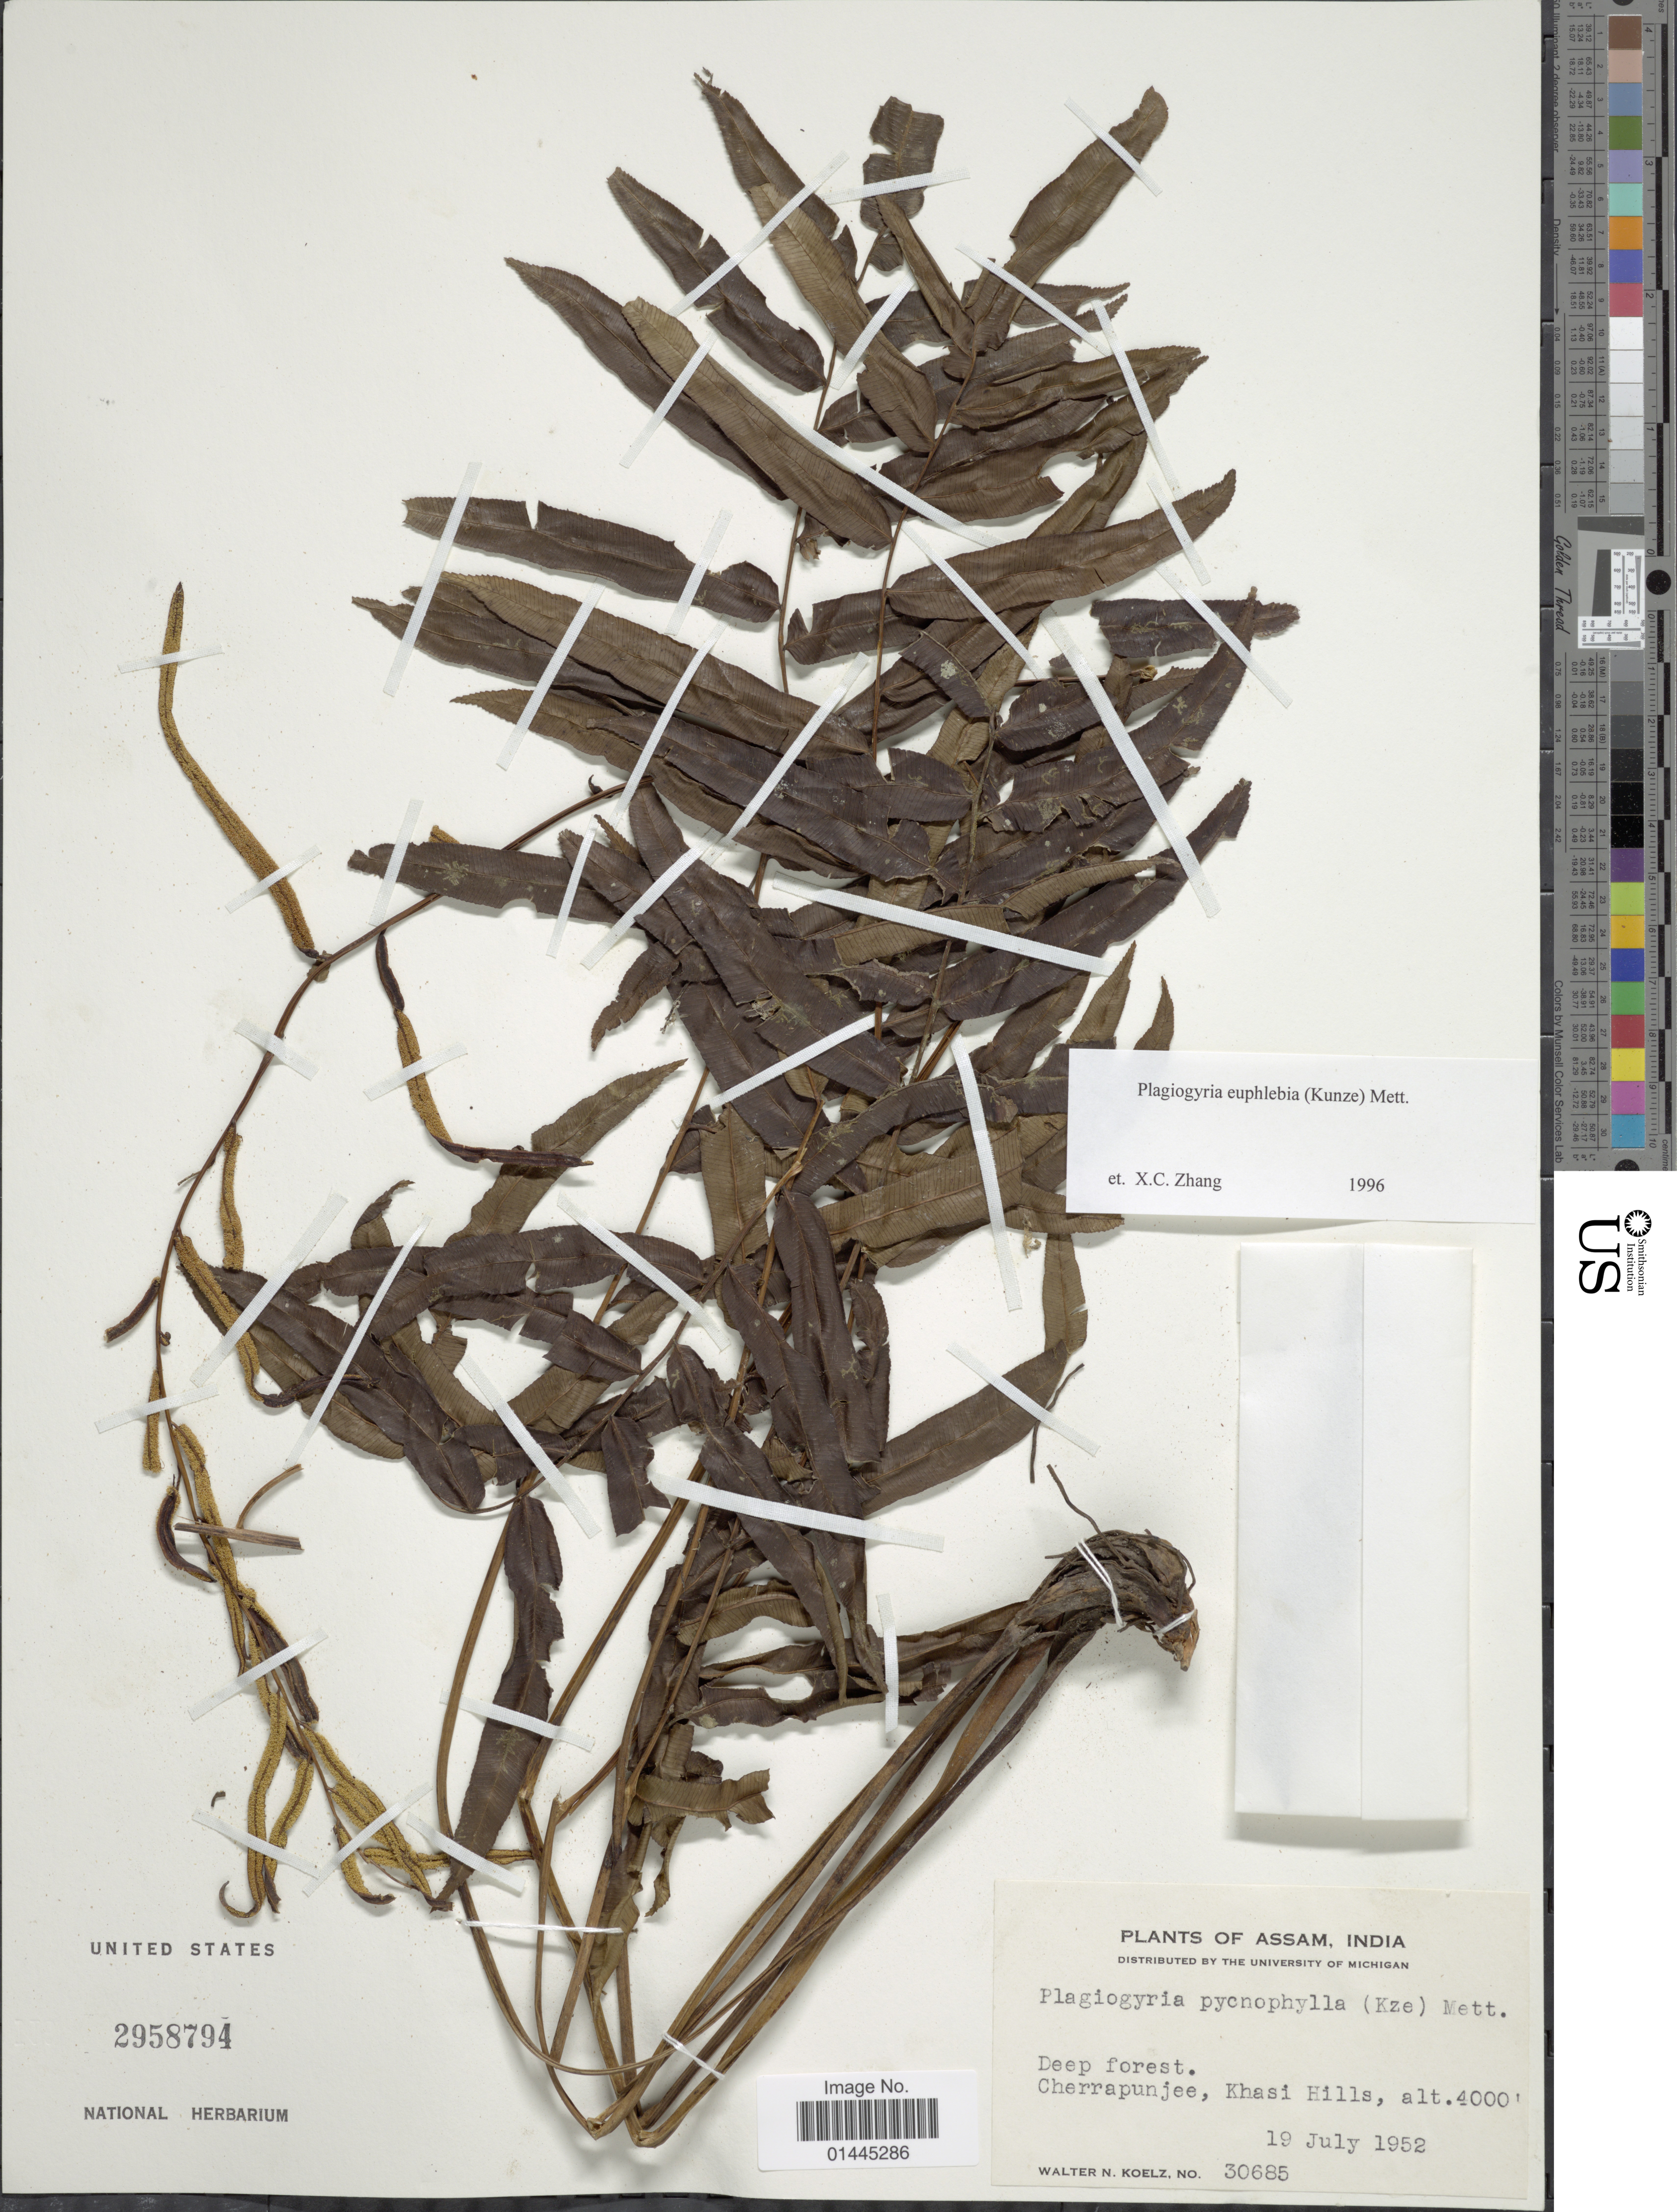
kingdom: Plantae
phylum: Tracheophyta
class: Polypodiopsida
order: Cyatheales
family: Plagiogyriaceae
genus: Plagiogyria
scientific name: Plagiogyria euphlebia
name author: (Kunze) Mett.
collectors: W. N. Koelz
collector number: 30685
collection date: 1952-07-19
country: India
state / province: Meghalaya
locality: Cherrapunjee, Khasi Hills.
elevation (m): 1219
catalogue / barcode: US 2958794